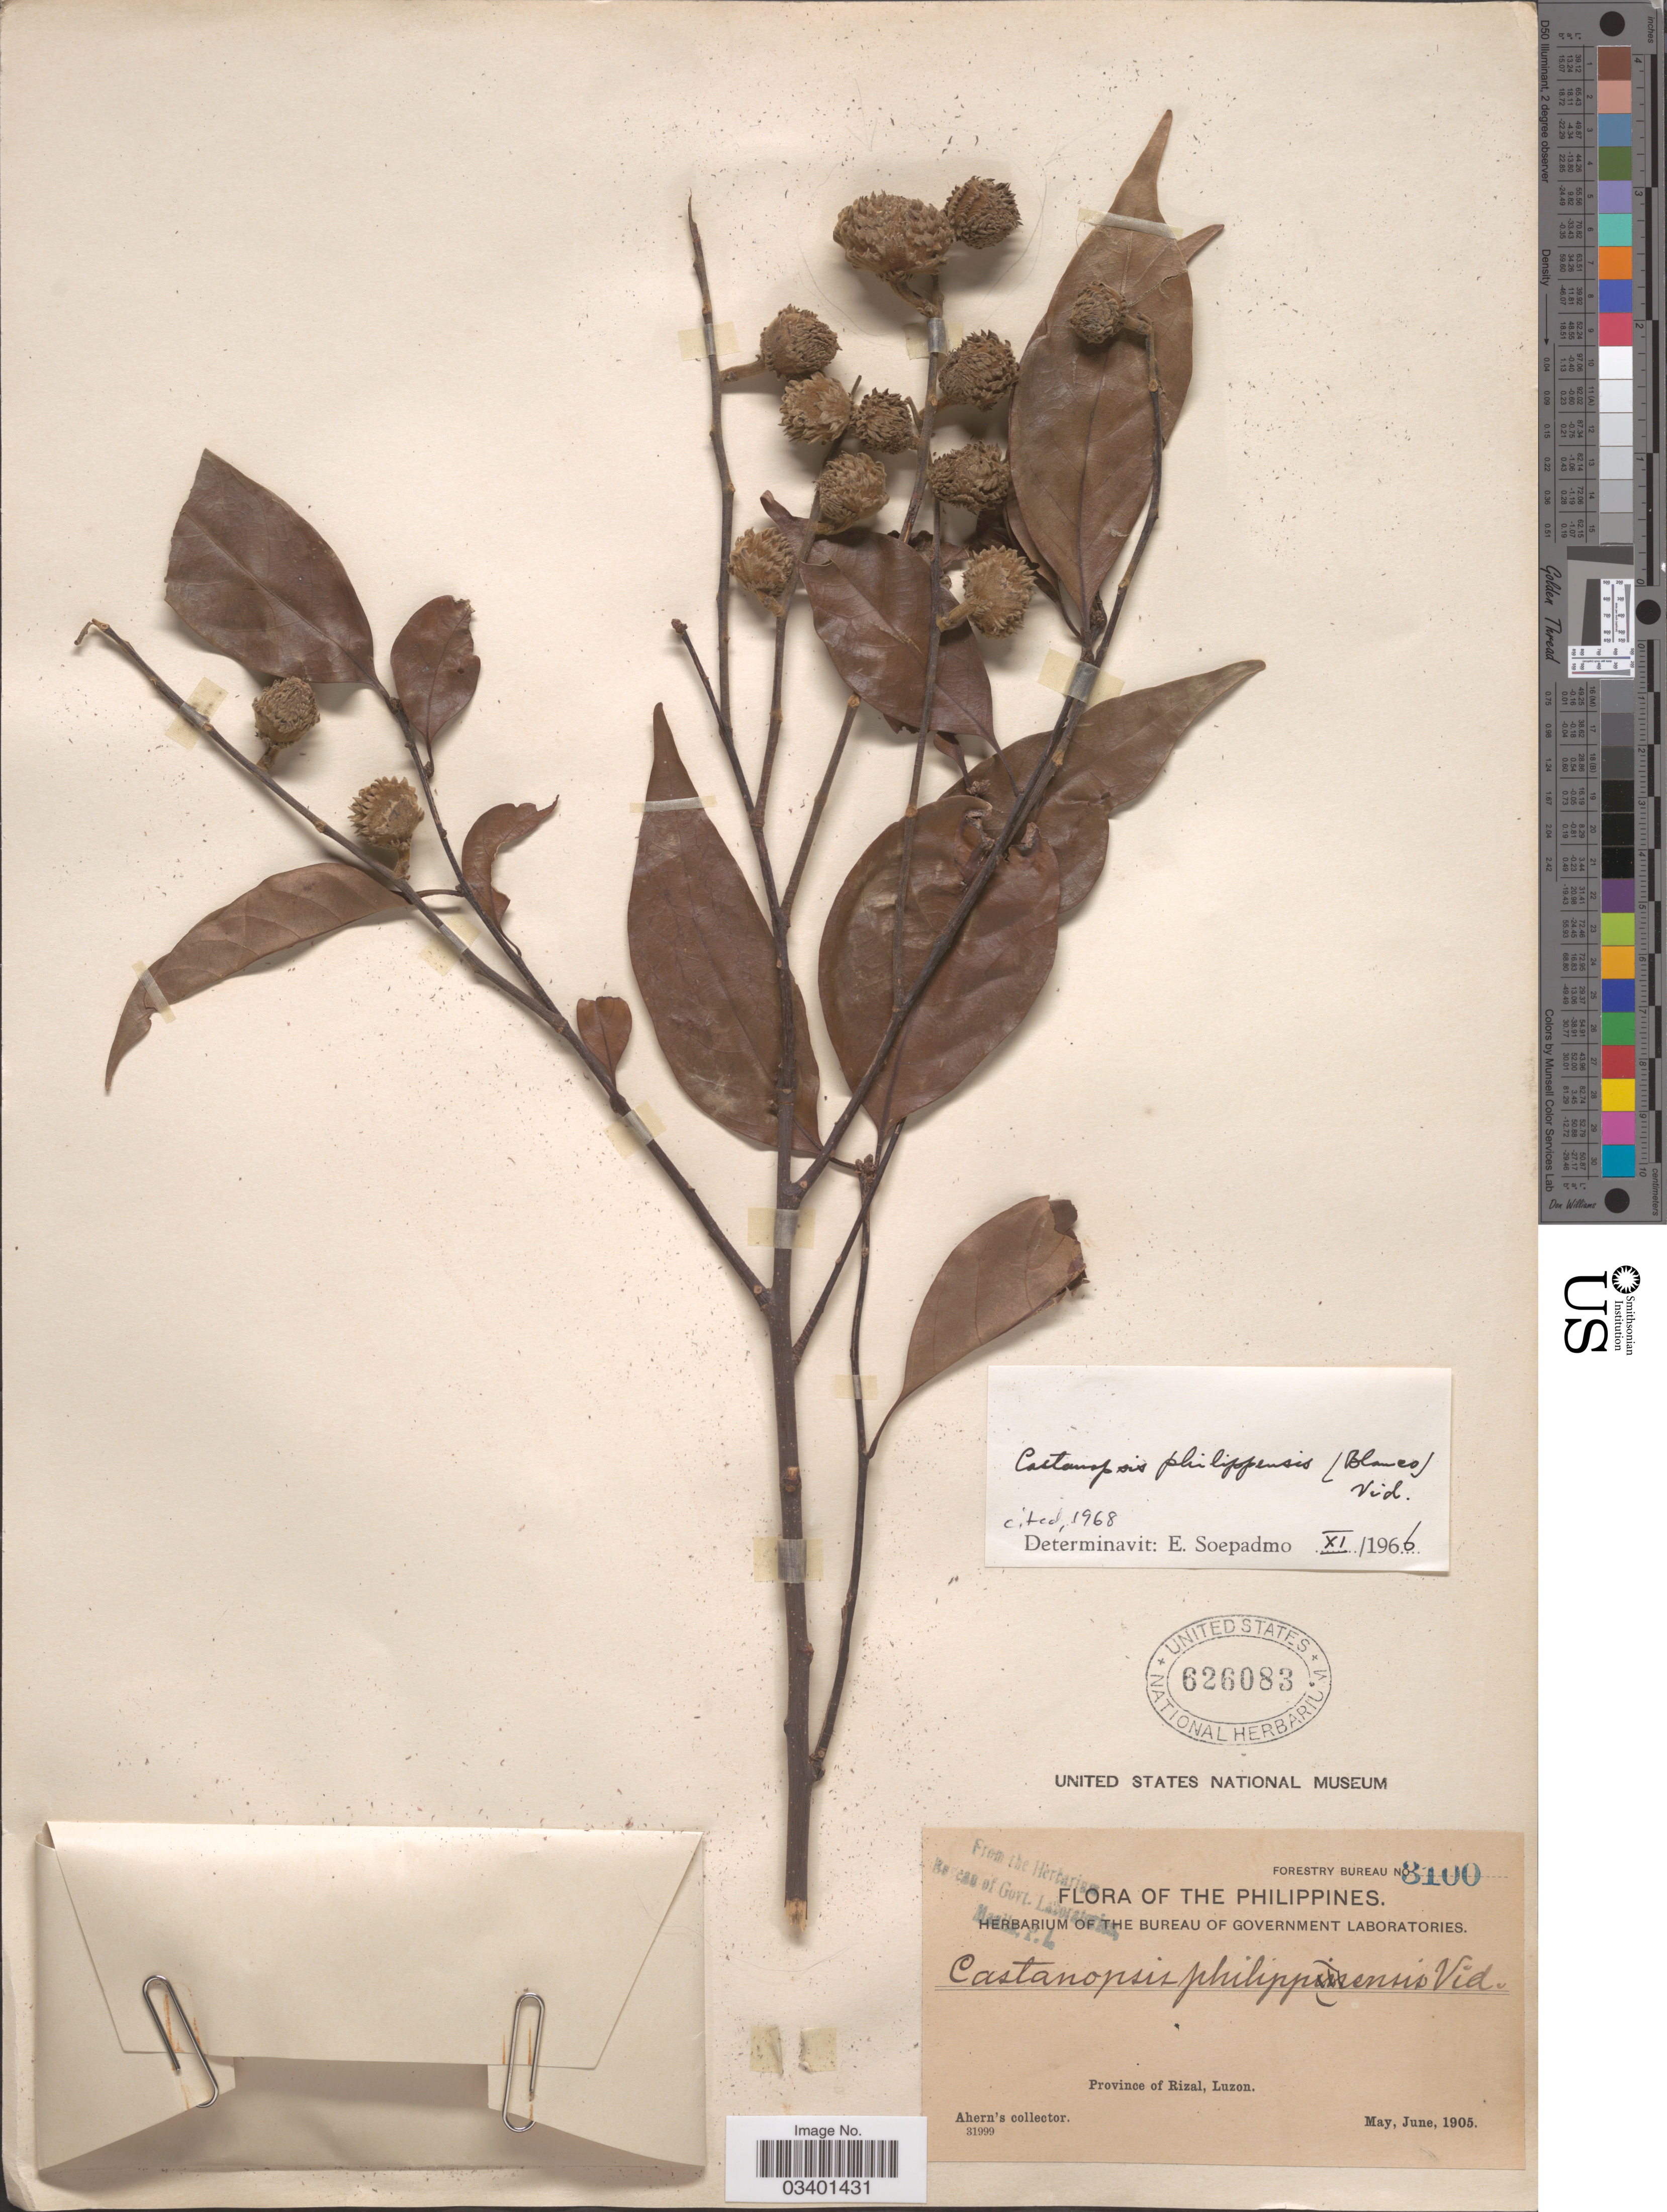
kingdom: Plantae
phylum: Tracheophyta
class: Magnoliopsida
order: Fagales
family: Fagaceae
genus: Castanopsis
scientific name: Castanopsis philipensis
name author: (Blanco) Vidal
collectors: Ahern's collector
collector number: Forestry Bureau 8100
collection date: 1905-05/1905-06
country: Philippines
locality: Province of Rizal, Luzon.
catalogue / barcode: US 626083